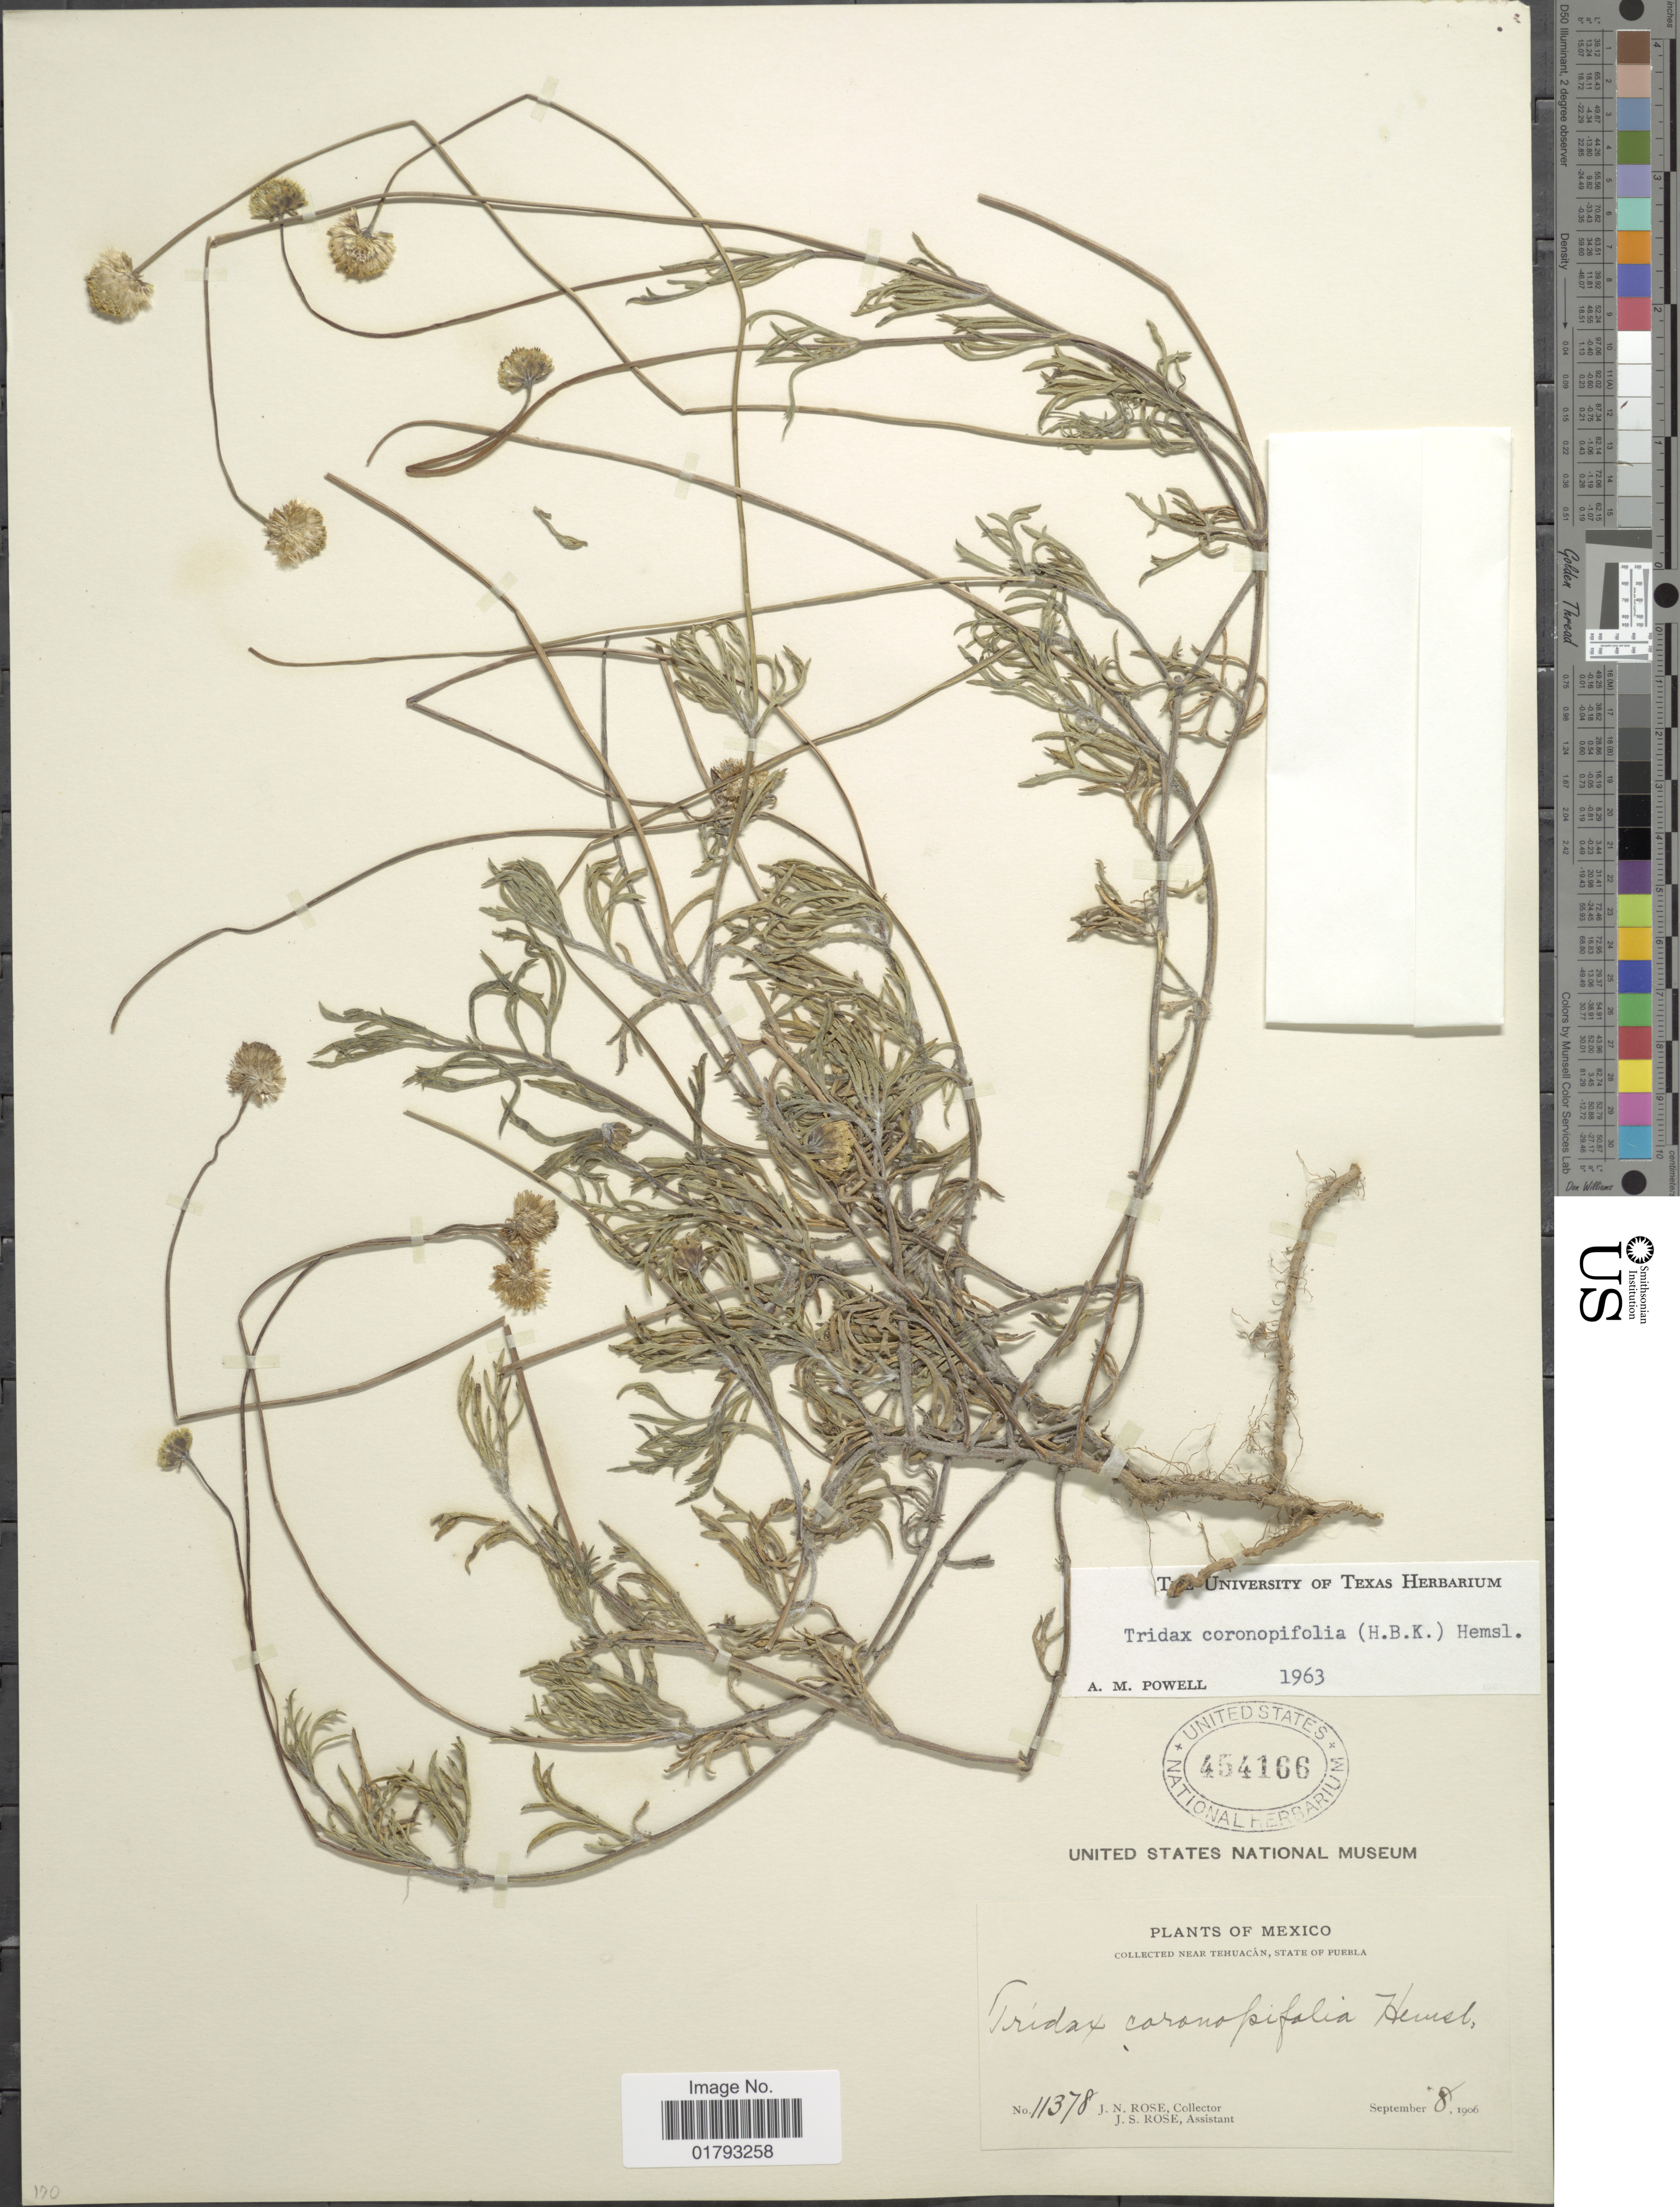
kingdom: Plantae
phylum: Tracheophyta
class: Magnoliopsida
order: Asterales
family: Asteraceae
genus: Tridax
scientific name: Tridax coronopifolia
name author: (Kunth) Hemsl.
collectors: J. N. Rose & J. S. Rose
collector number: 11378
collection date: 1906-09-08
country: Mexico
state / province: Puebla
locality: Near Tehuacan, State of Puebla.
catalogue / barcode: US 454166